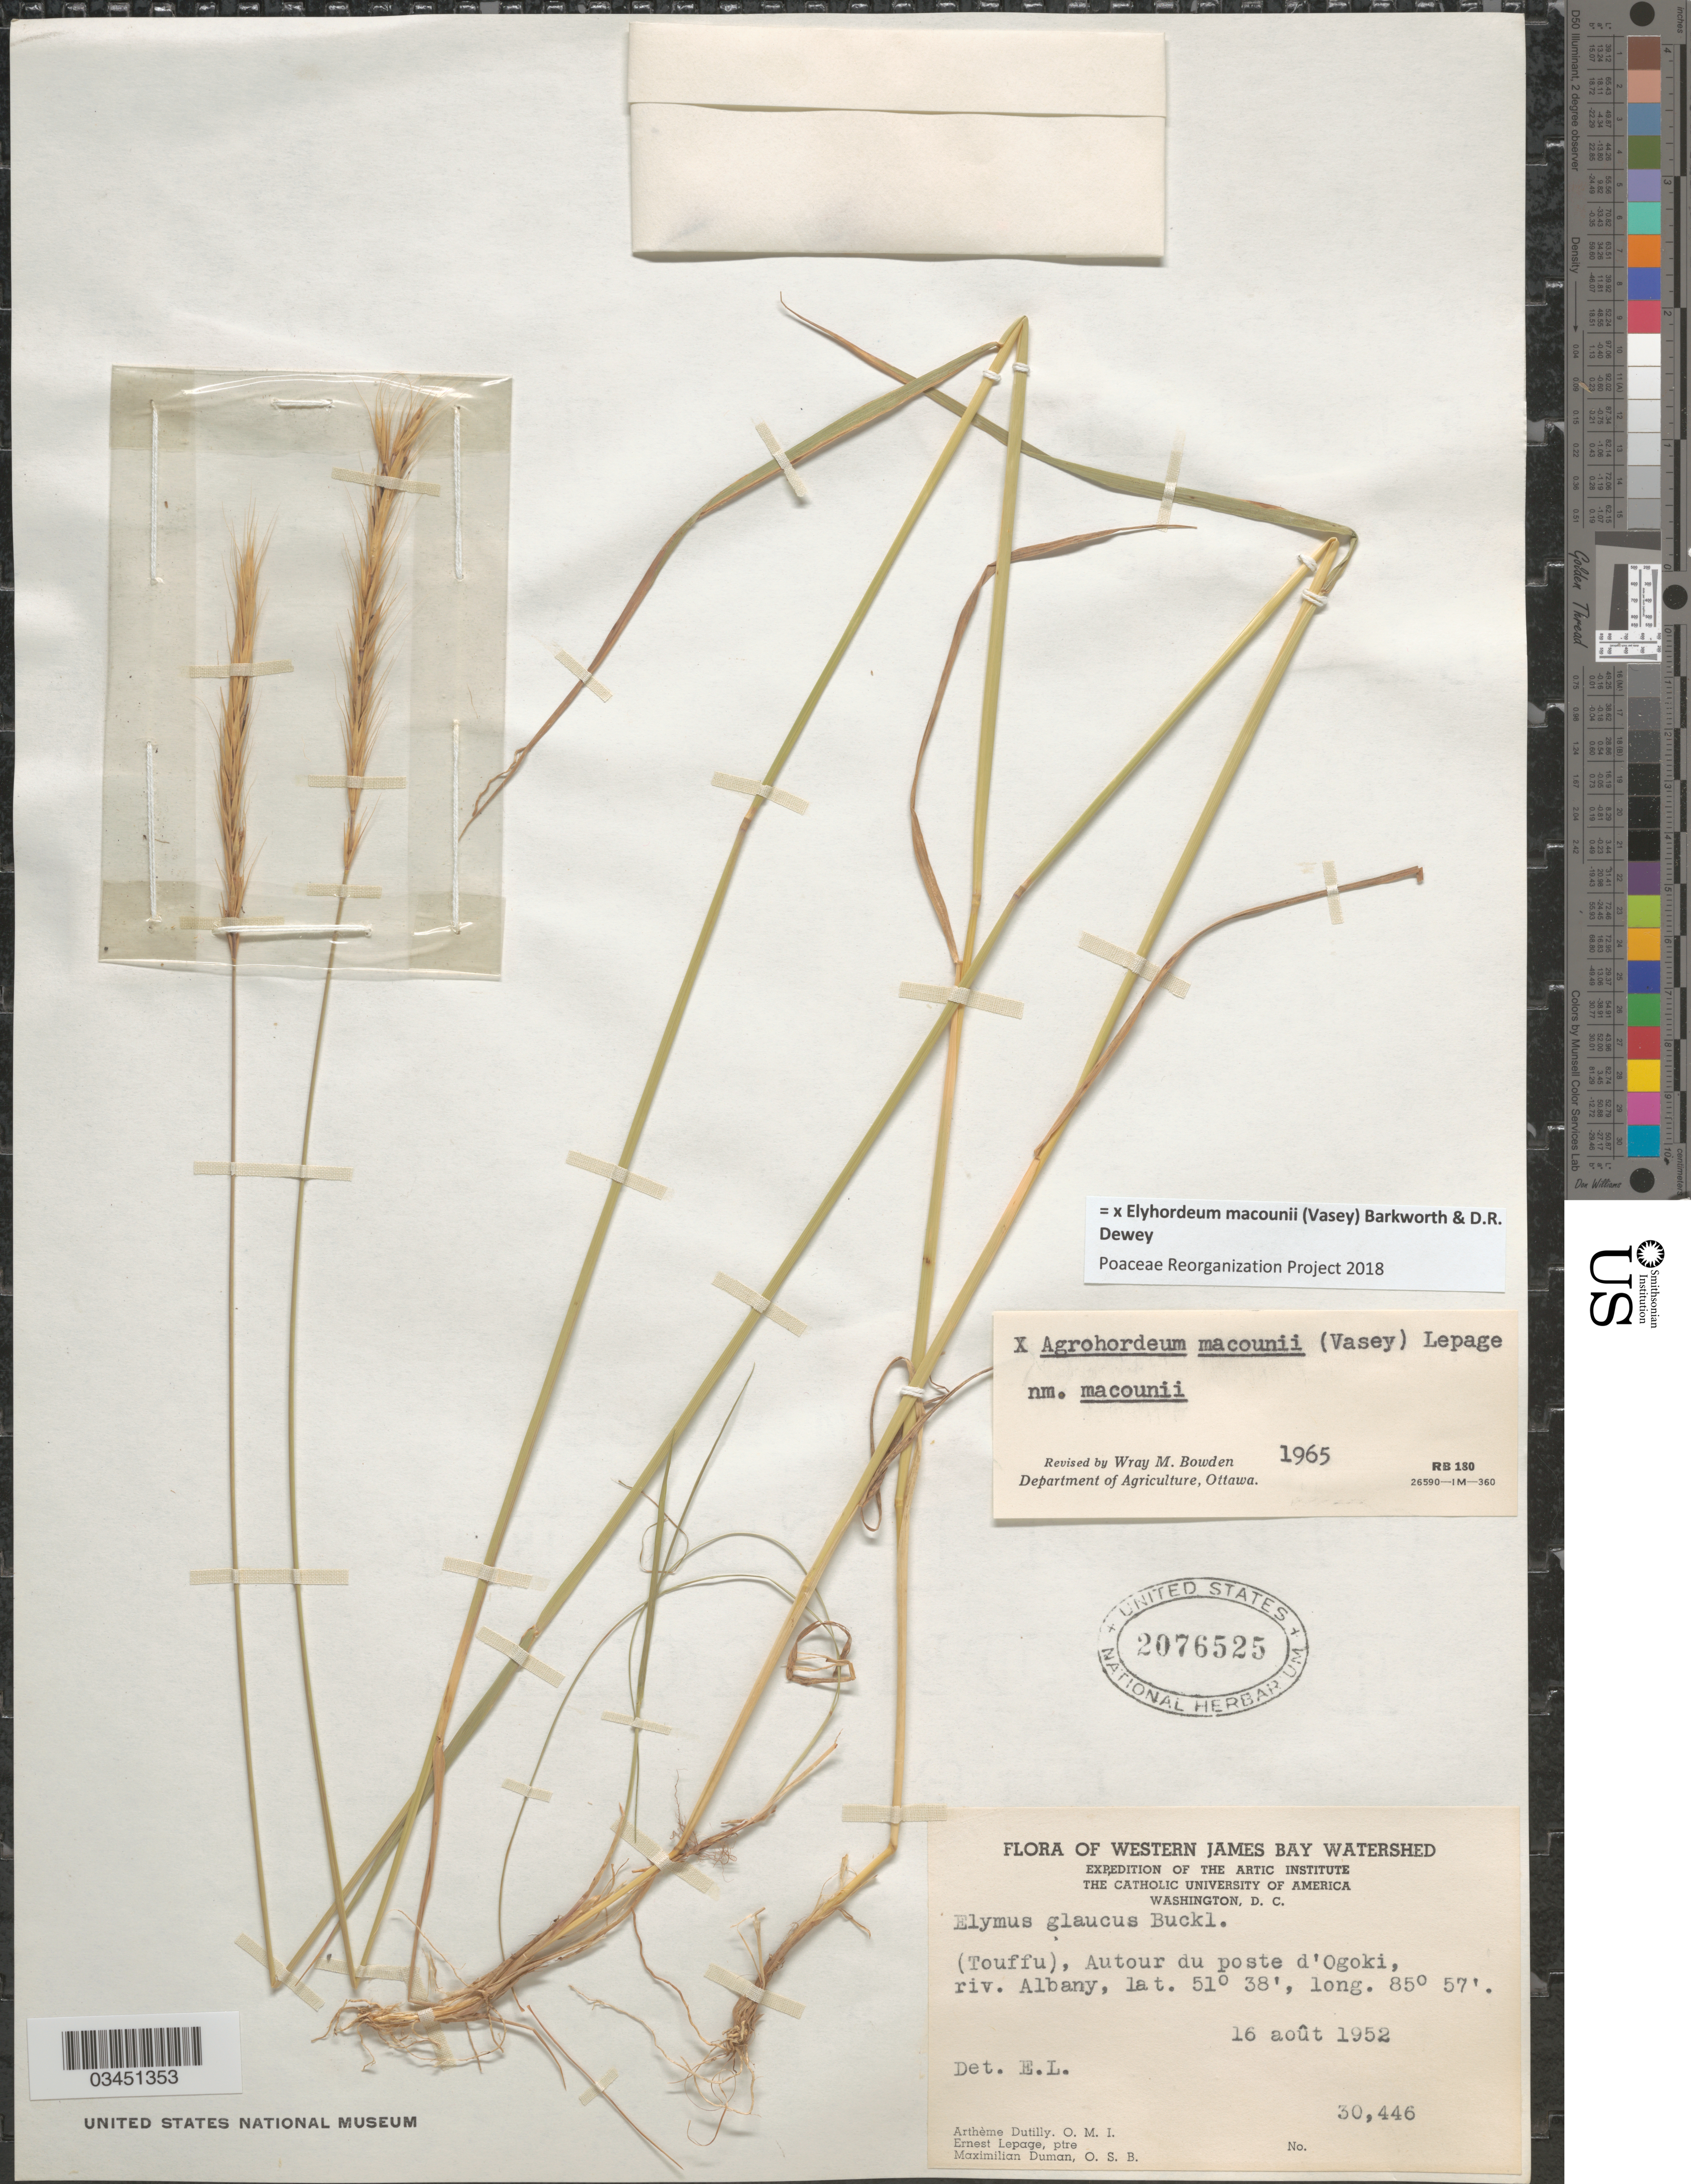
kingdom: Plantae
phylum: Tracheophyta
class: Liliopsida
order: Poales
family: Poaceae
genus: Elyhordeum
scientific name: x Elyhordeum macounii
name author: (Vasey) Barkworth & Dewey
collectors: A. Dutilly, E. Lepage & M. Duman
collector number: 30446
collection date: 1952-08-16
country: Canada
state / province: Ontario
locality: Western James Bay Watershed. Expedition of the Arctic Institute. (Touffu), Autour du poste d'Ogoki, riv. Albany.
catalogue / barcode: US 2076525